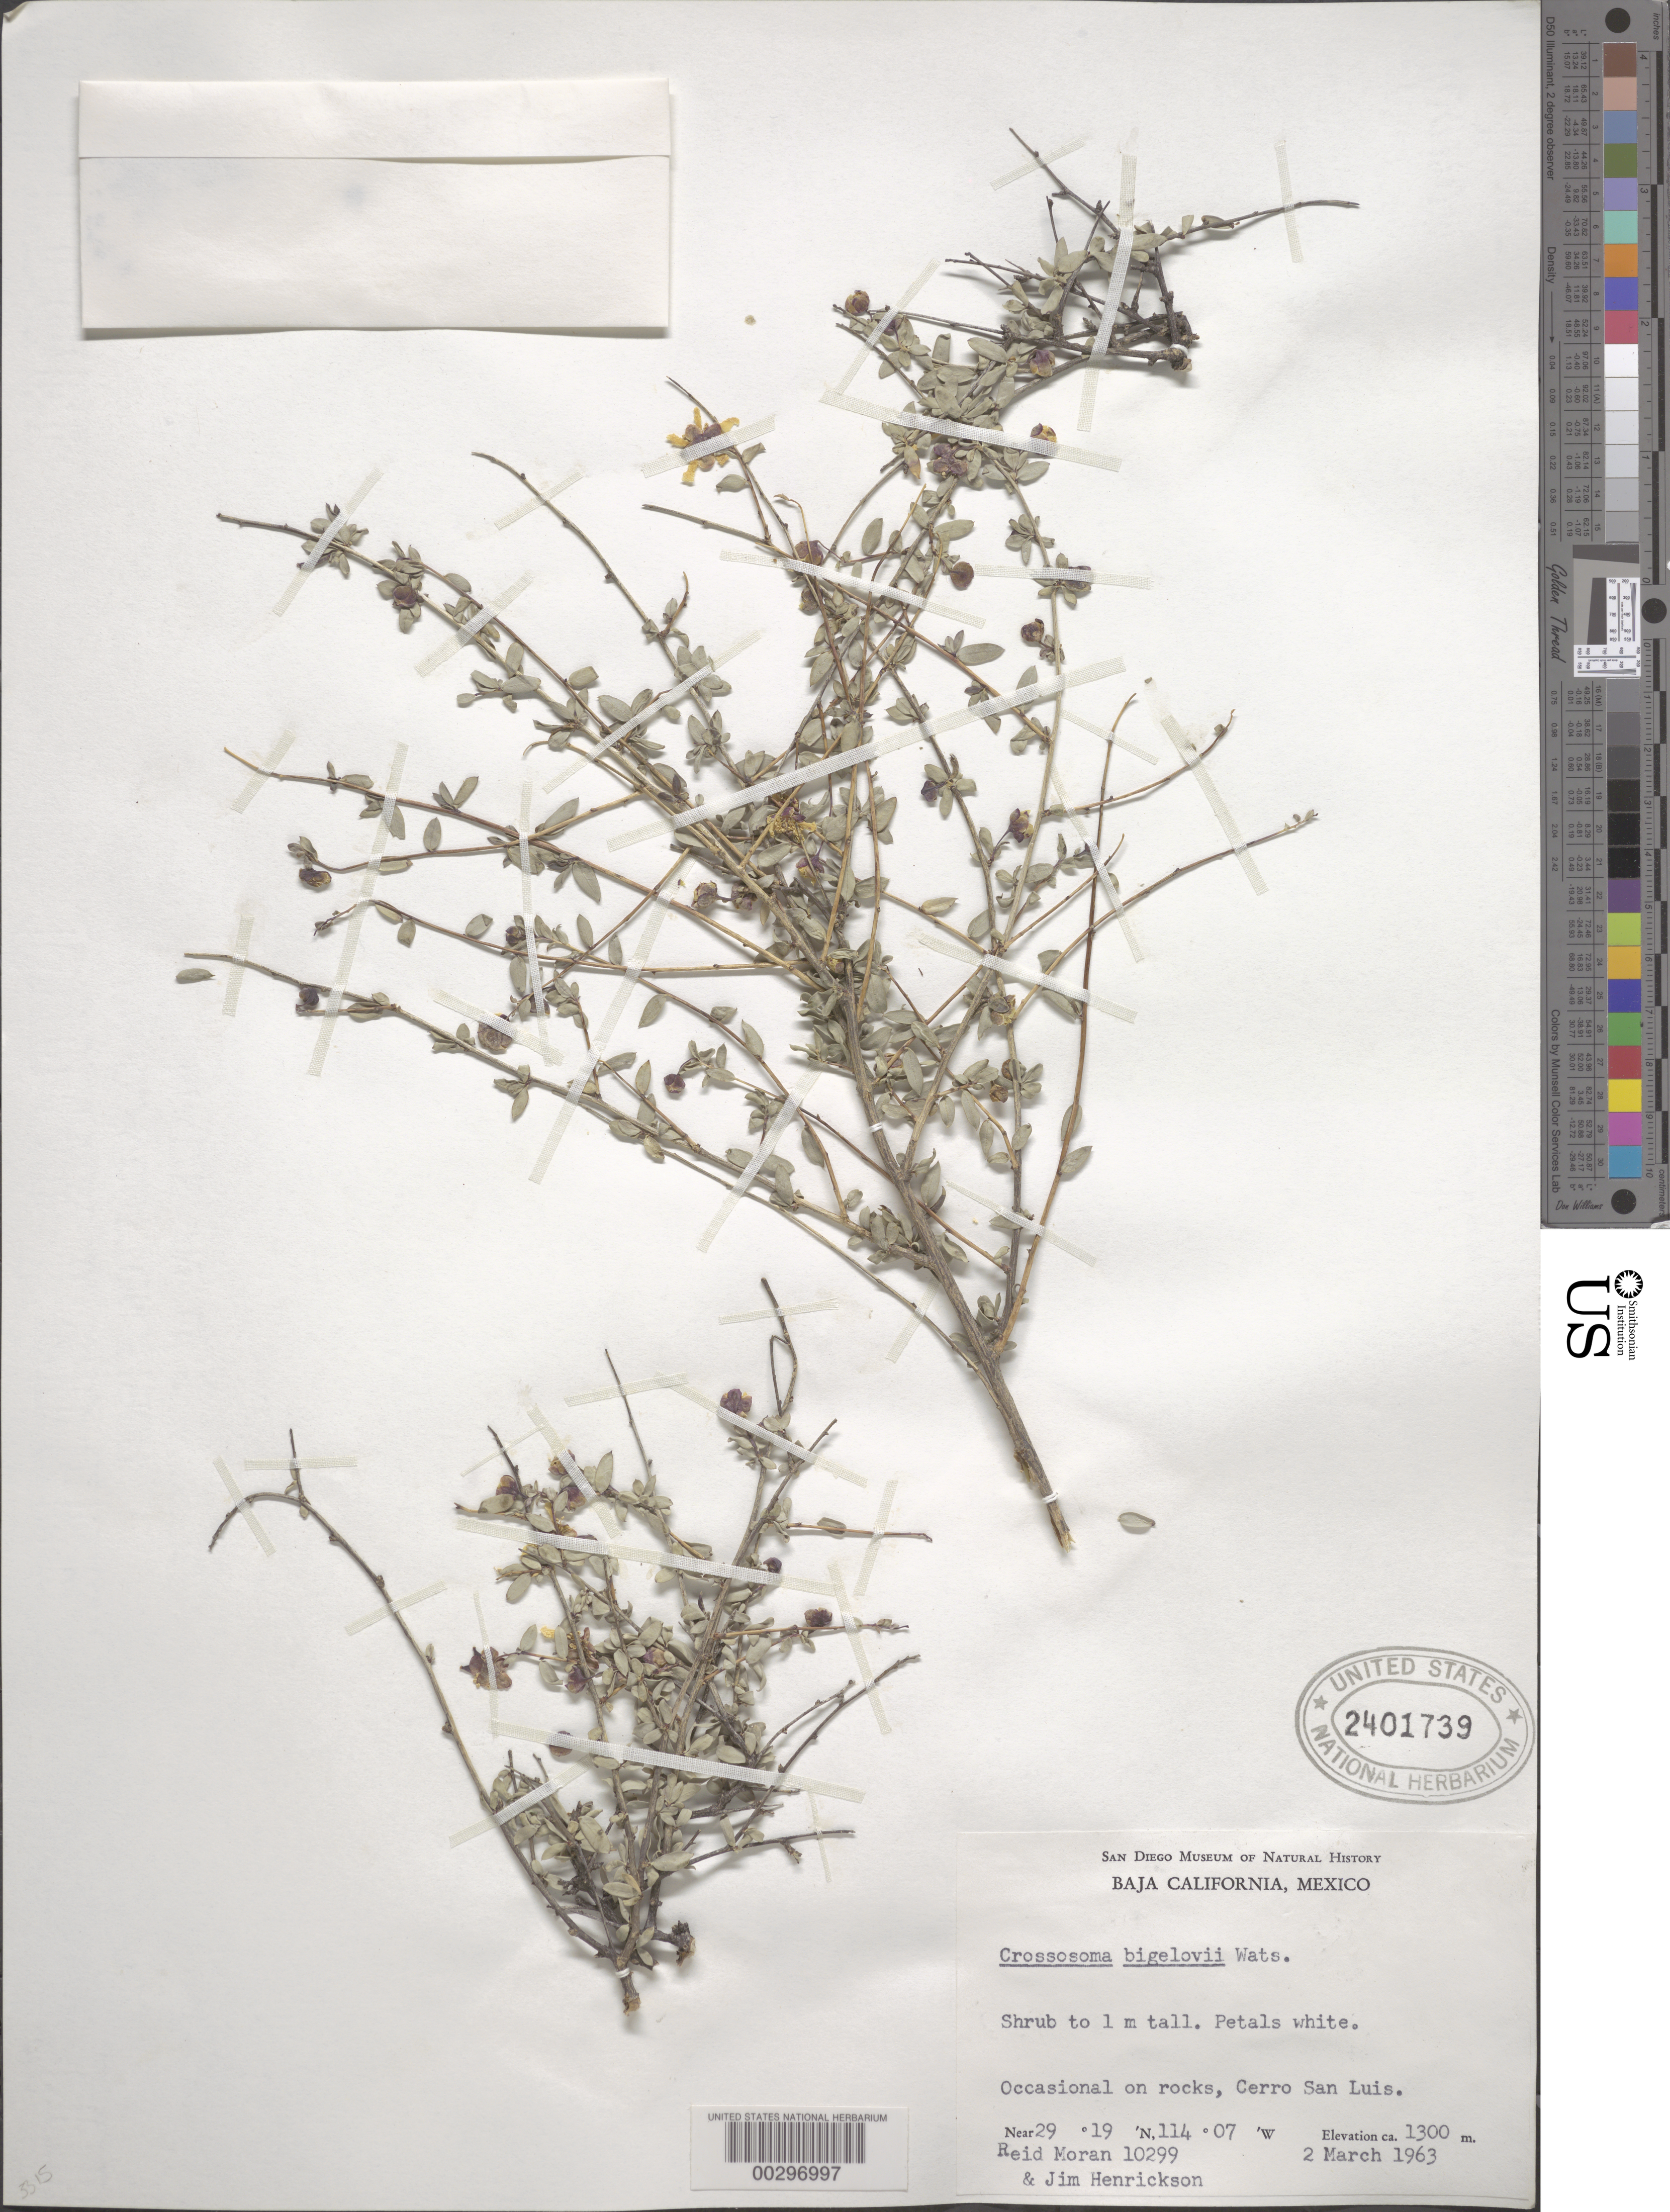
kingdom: Plantae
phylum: Tracheophyta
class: Magnoliopsida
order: Crossosomatales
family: Crossosomataceae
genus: Crossosoma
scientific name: Crossosoma bigelovii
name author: S. Watson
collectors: R. V. Moran & J. S. Henrickson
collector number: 10299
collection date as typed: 02 Mar 1963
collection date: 1963-03-02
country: Mexico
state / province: Baja California Sur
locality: Cerro San Luis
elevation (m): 1300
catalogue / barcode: US 2401739